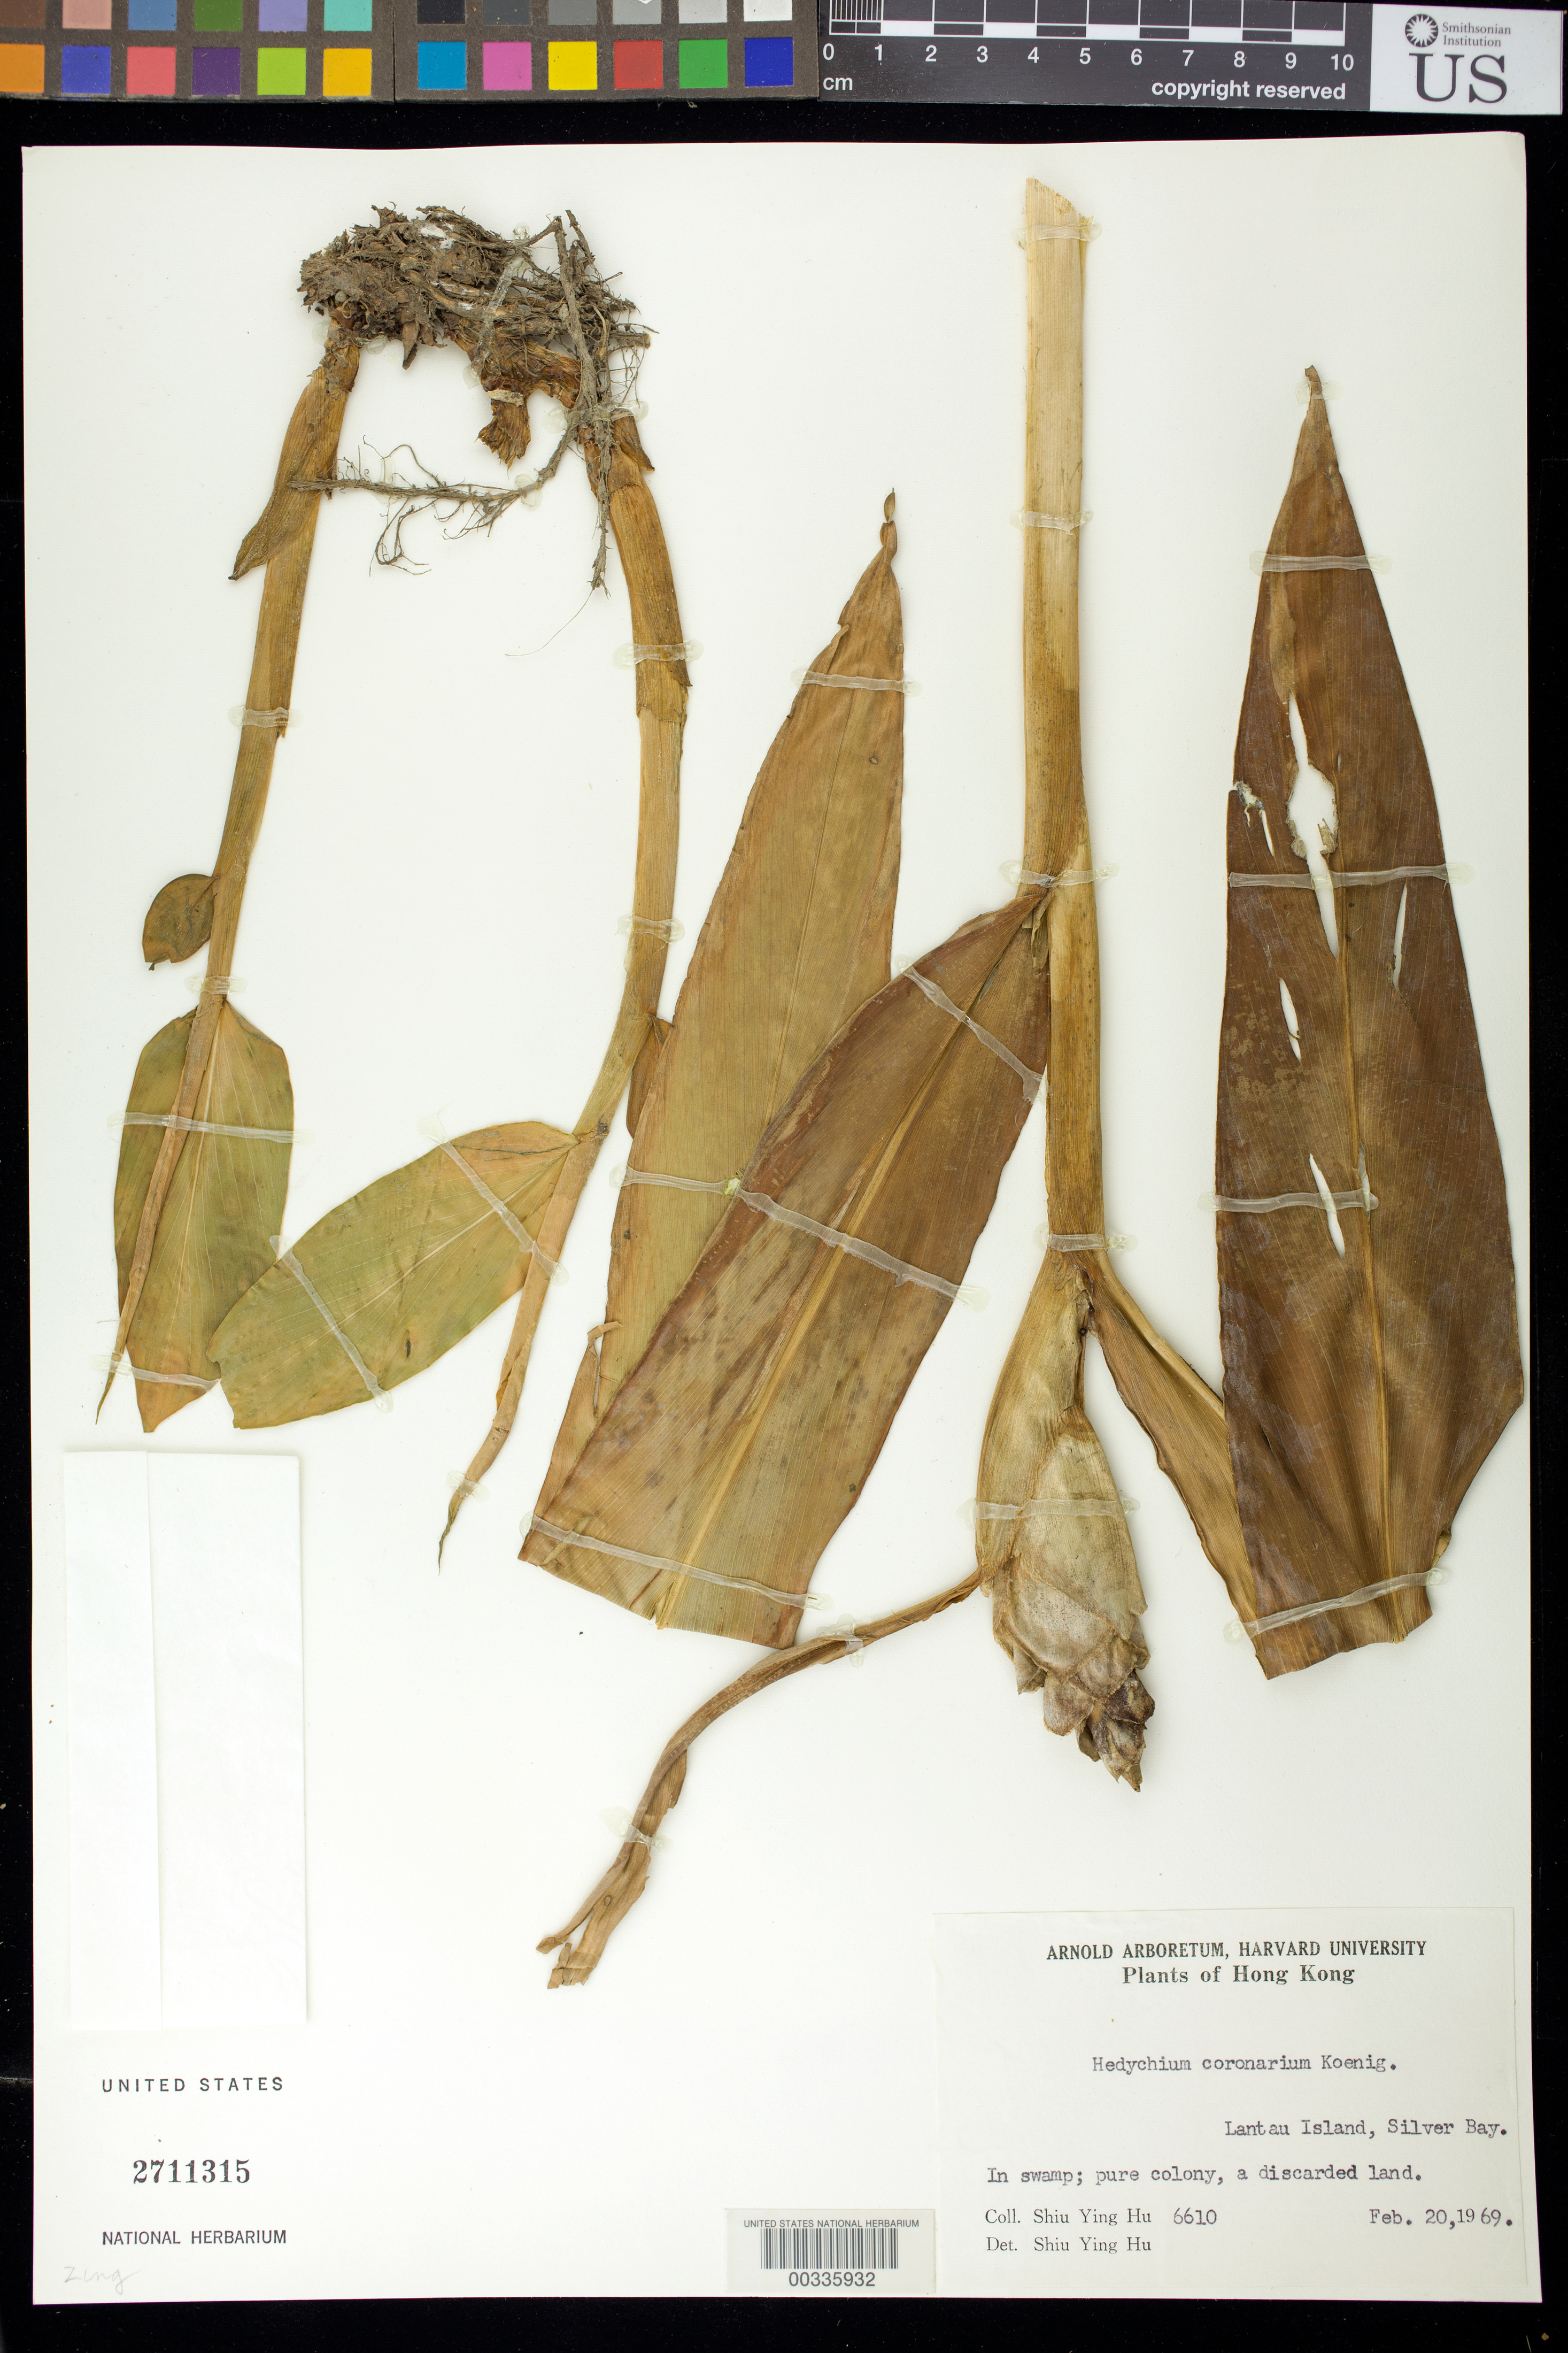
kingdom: Plantae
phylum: Tracheophyta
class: Liliopsida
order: Zingiberales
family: Zingiberaceae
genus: Hedychium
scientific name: Hedychium coronarium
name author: J. Koenig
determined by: Hu, S. Y.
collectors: S. Y. Hu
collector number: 6610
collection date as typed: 20 Feb 1969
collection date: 1969-02-20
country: China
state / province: Hong Kong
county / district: New Territories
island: Lan Tao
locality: Lantau island, silver bay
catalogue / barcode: US 2711315